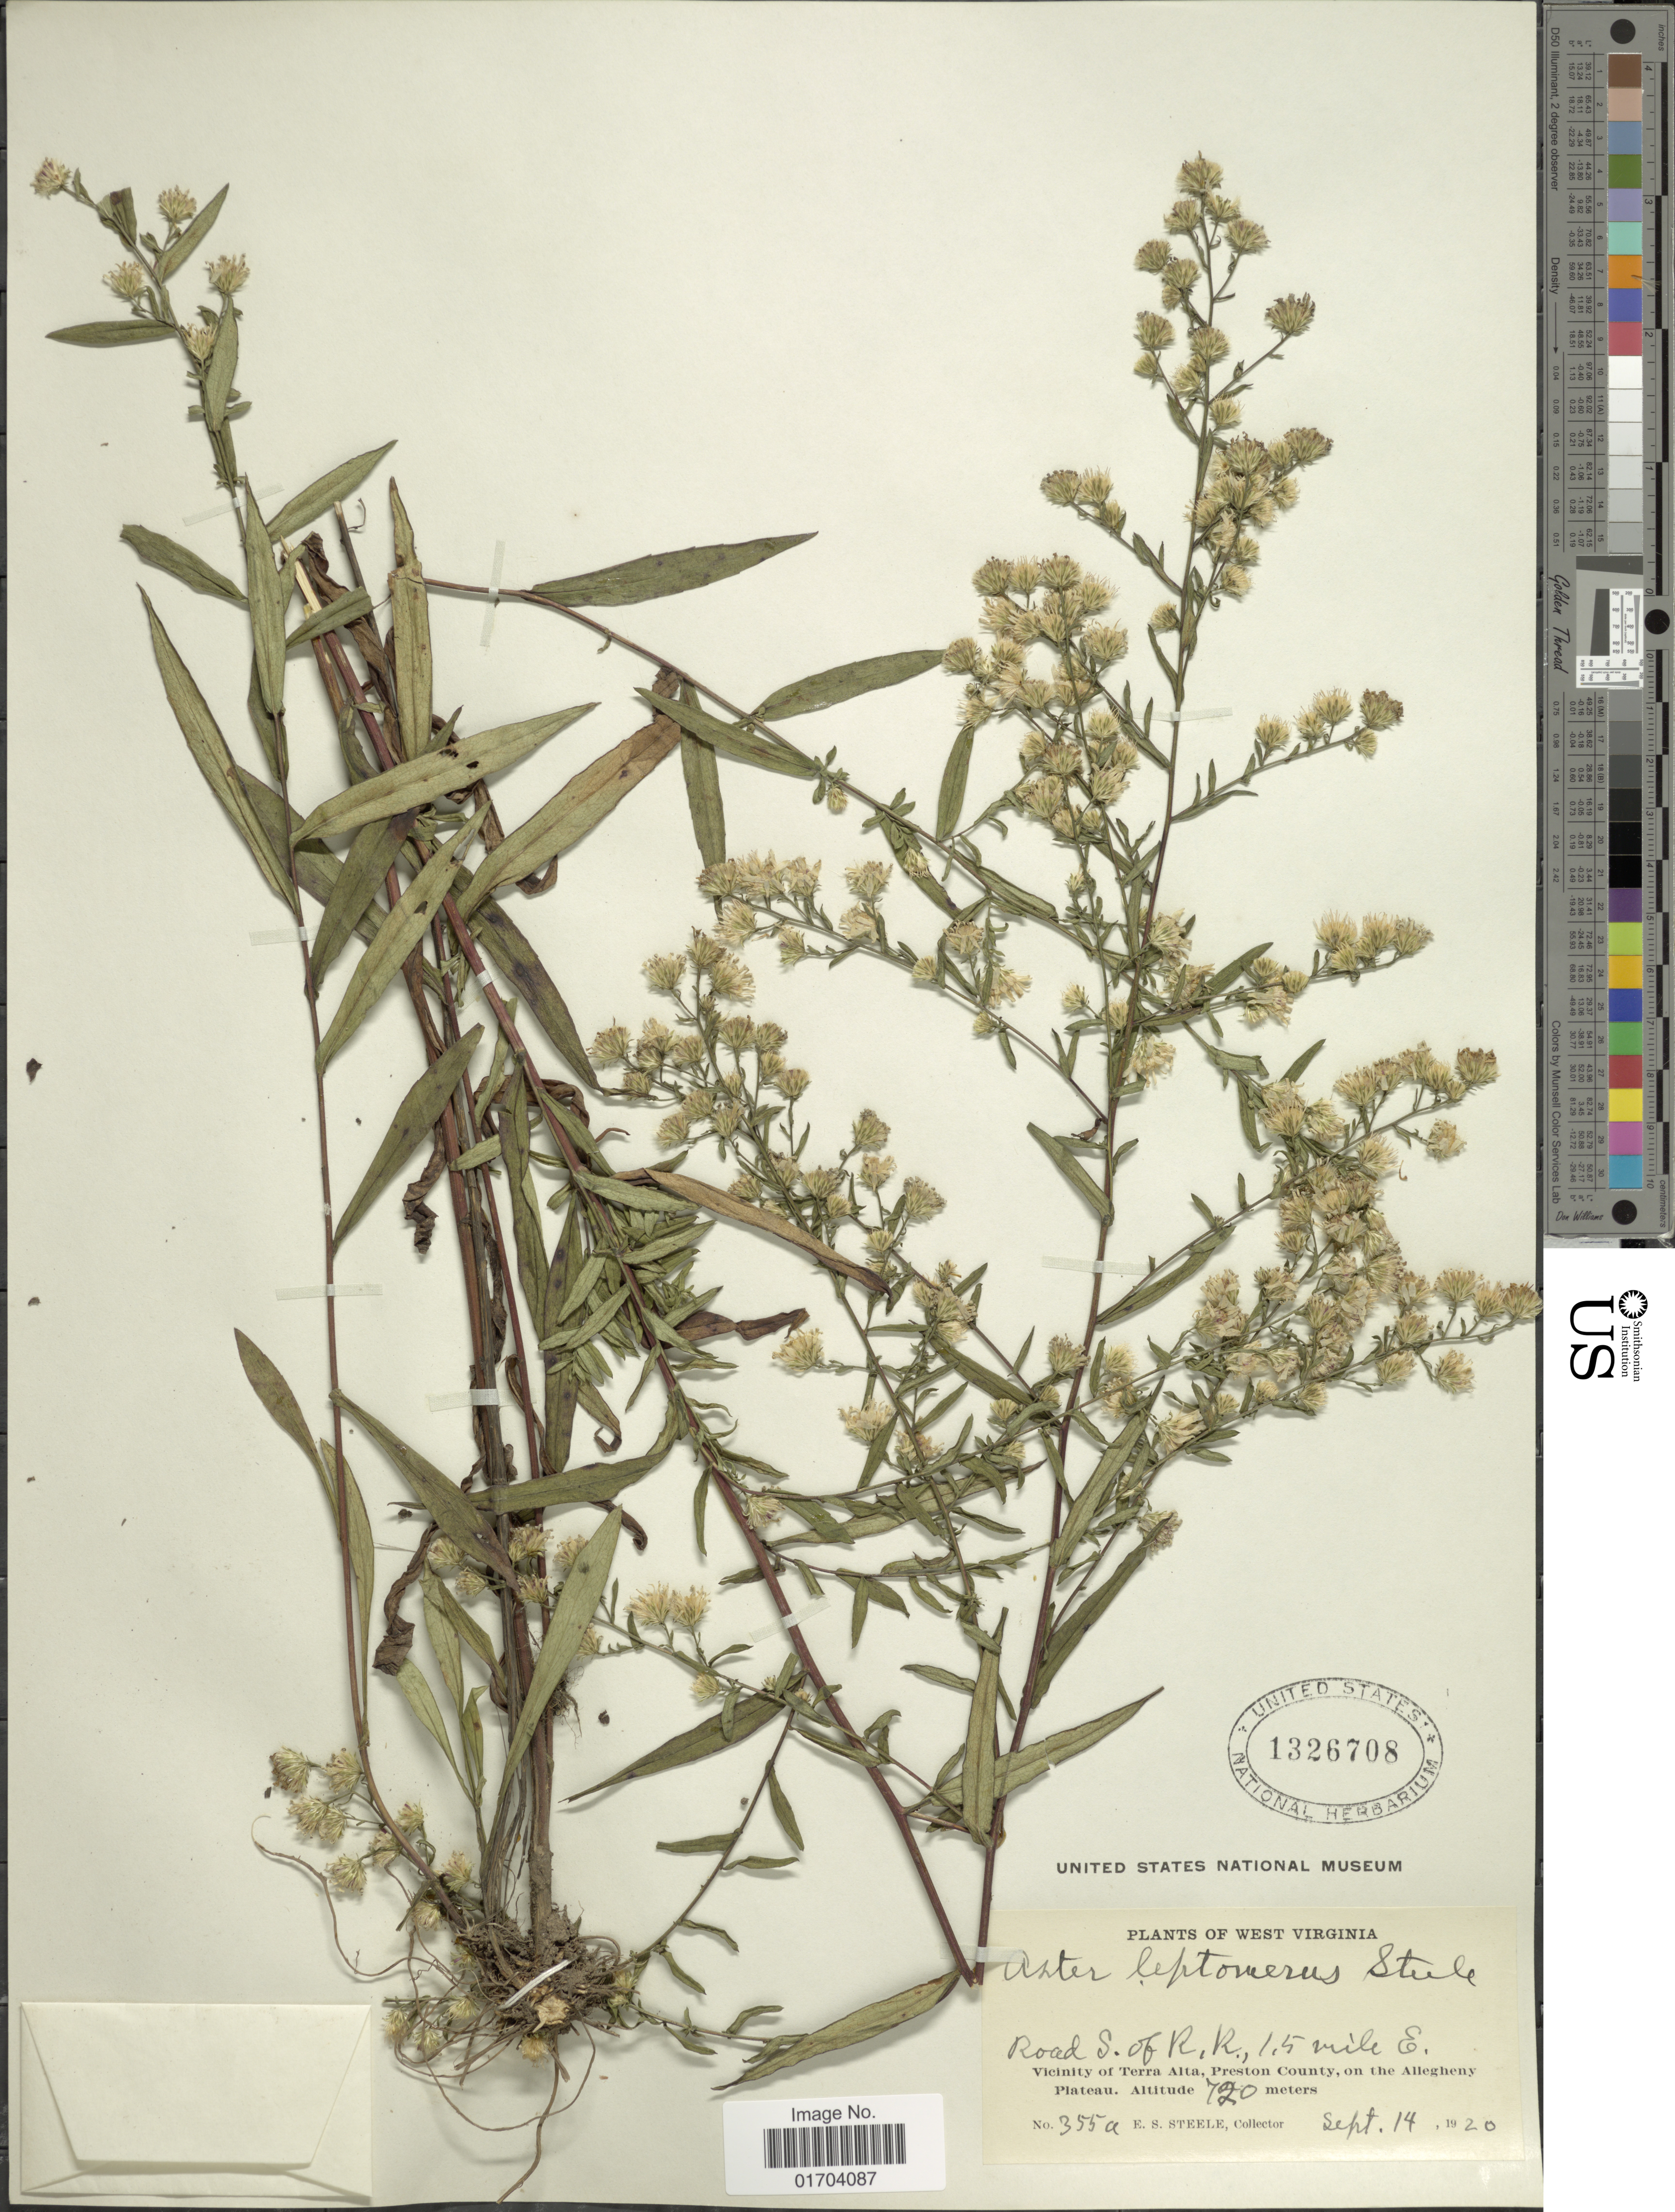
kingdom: Plantae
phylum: Tracheophyta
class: Magnoliopsida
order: Asterales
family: Asteraceae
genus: Aster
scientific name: Aster leptomerus E.S. Steele sp. nov. ined.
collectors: E. Steele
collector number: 355a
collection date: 1920-09-14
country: United States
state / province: West Virginia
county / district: Preston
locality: Road S of R. R., 1.5 mile E, Vicinity of Terra Alta, Preston County, on the Allegheny Plateau.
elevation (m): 720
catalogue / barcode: US 1326708